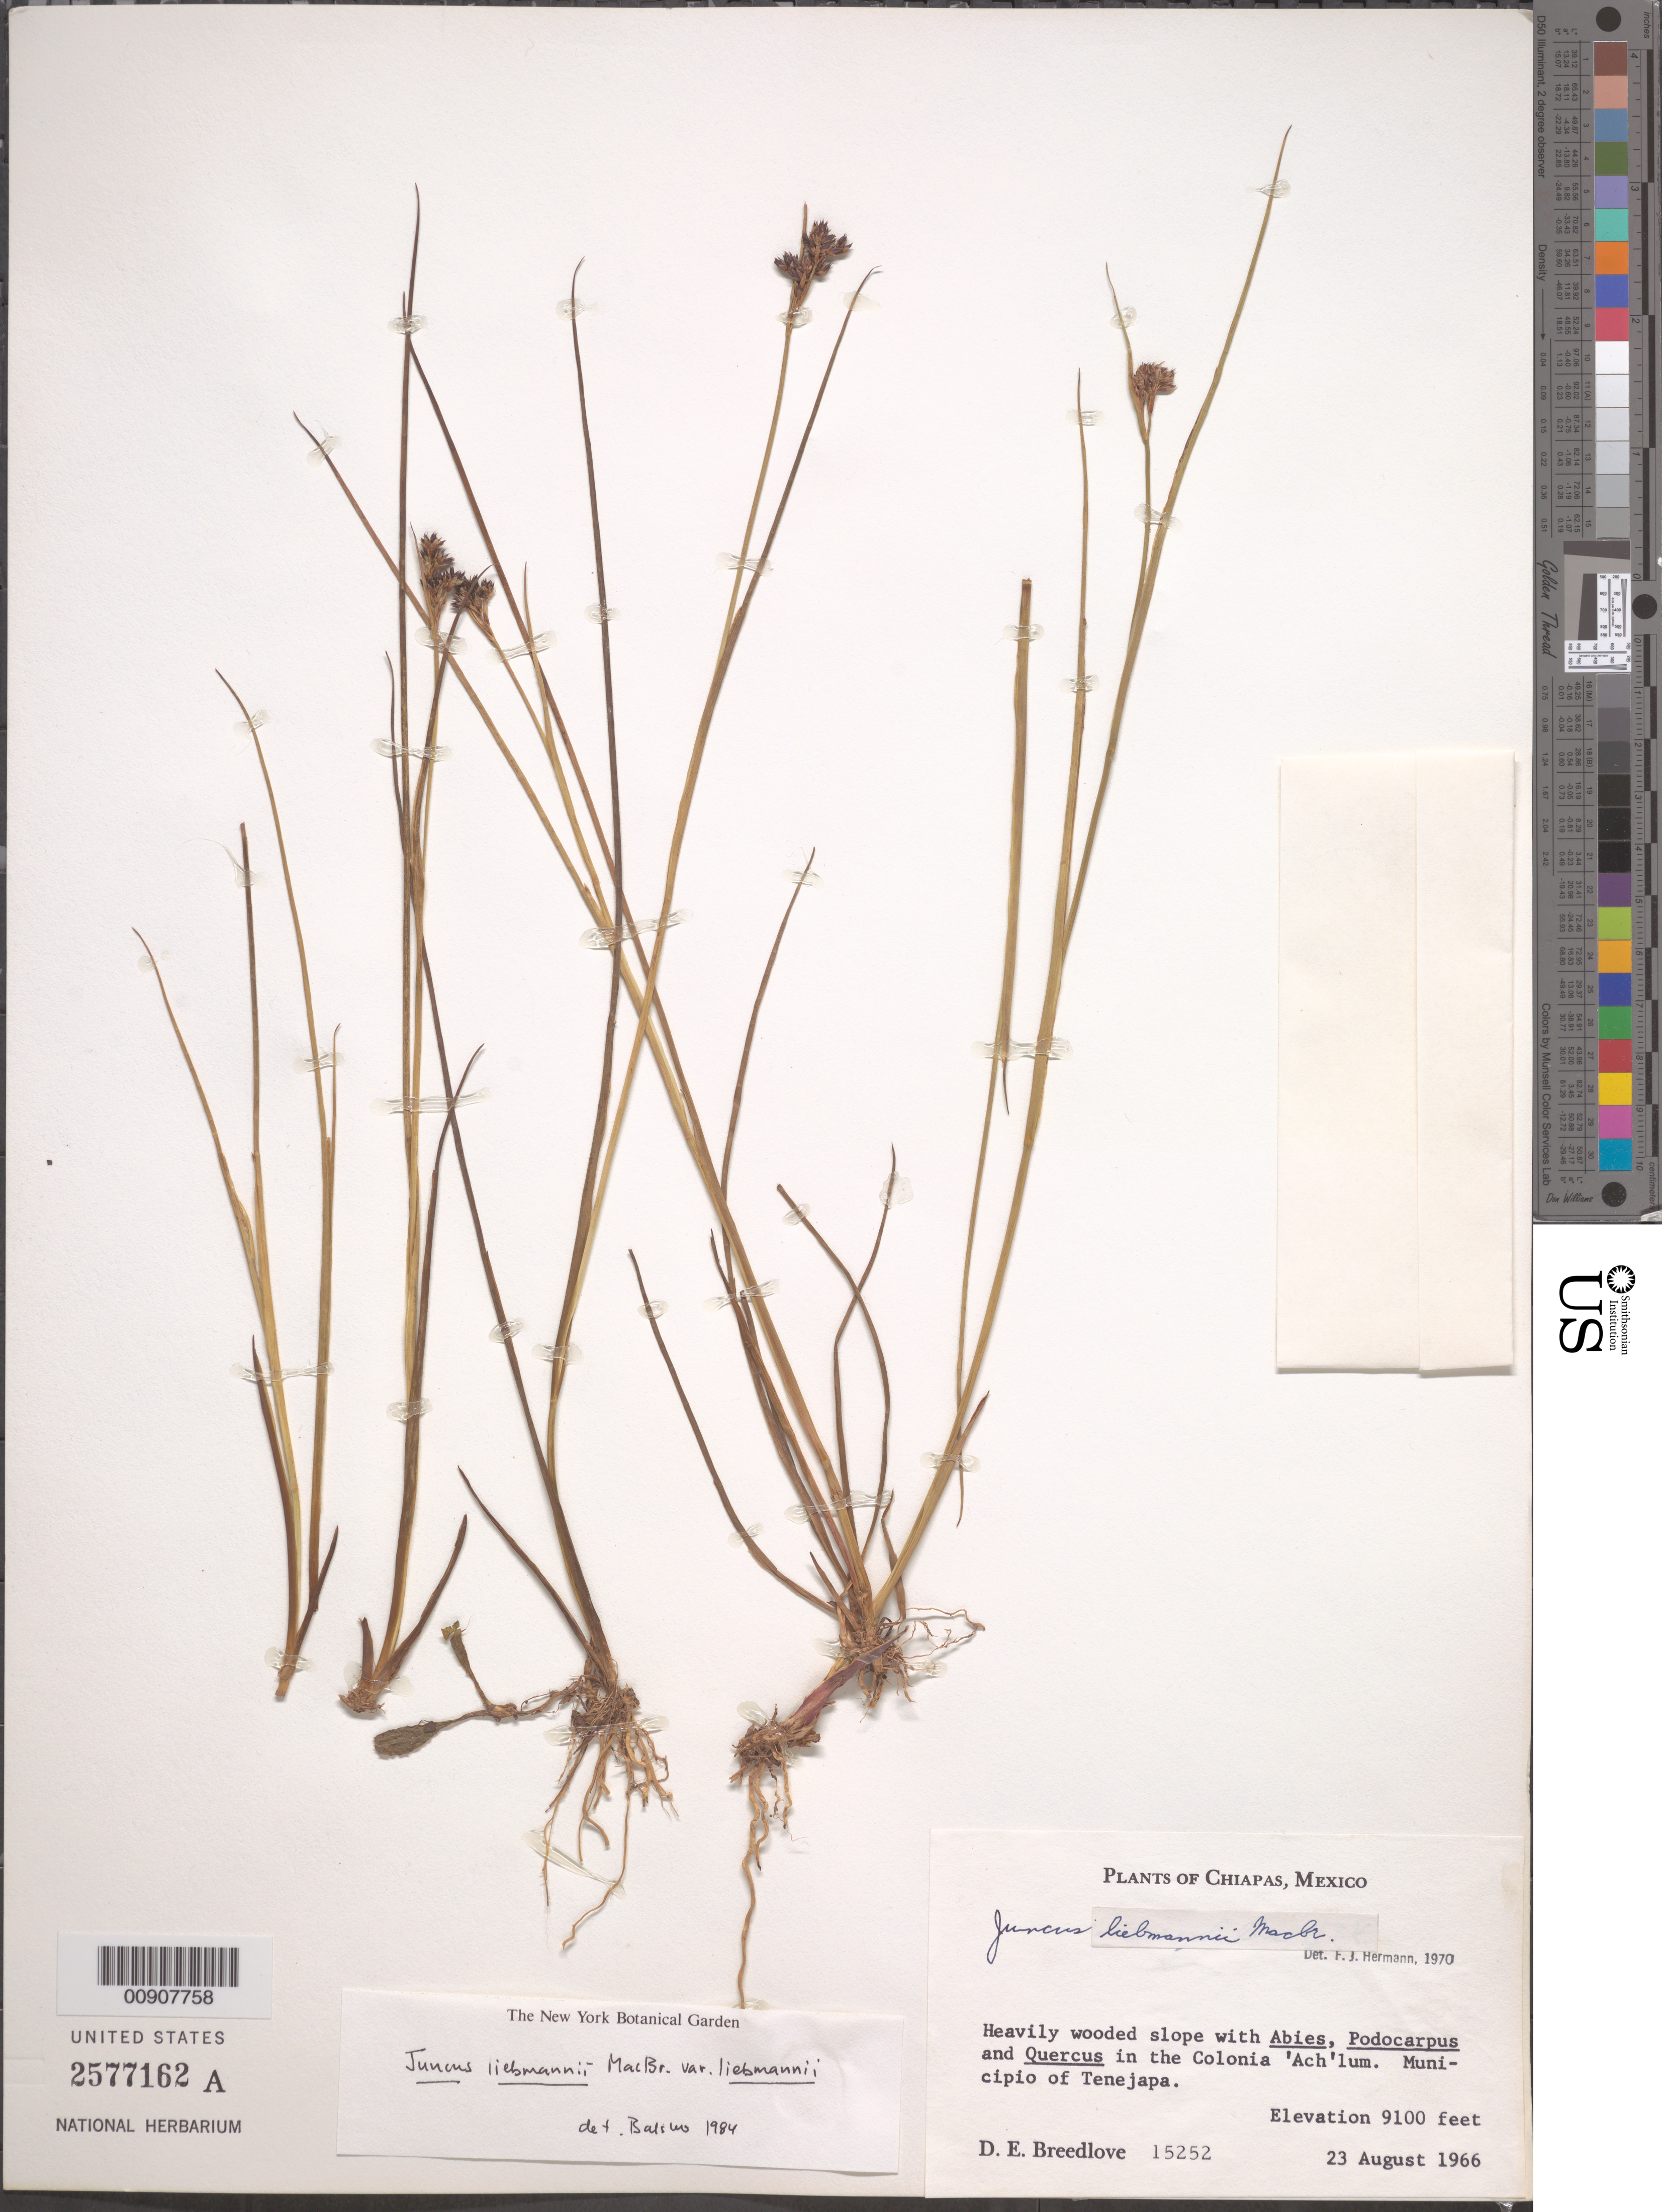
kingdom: Plantae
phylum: Tracheophyta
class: Liliopsida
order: Poales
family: Juncaceae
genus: Juncus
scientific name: Juncus liebmannii var. liebmannii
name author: J.F. Macbr.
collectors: D. E. Breedlove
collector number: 15252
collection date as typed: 23 Aug 1966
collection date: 1966-08-23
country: Mexico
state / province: Chiapas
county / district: Tenejapa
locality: In the Colonia 'Ach'lum. Municipio of Tenejapa, Chiapas.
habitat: Heavily wooded slope with Abies, Podocarpus and Quercus.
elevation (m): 2774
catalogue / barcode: US 2577162A